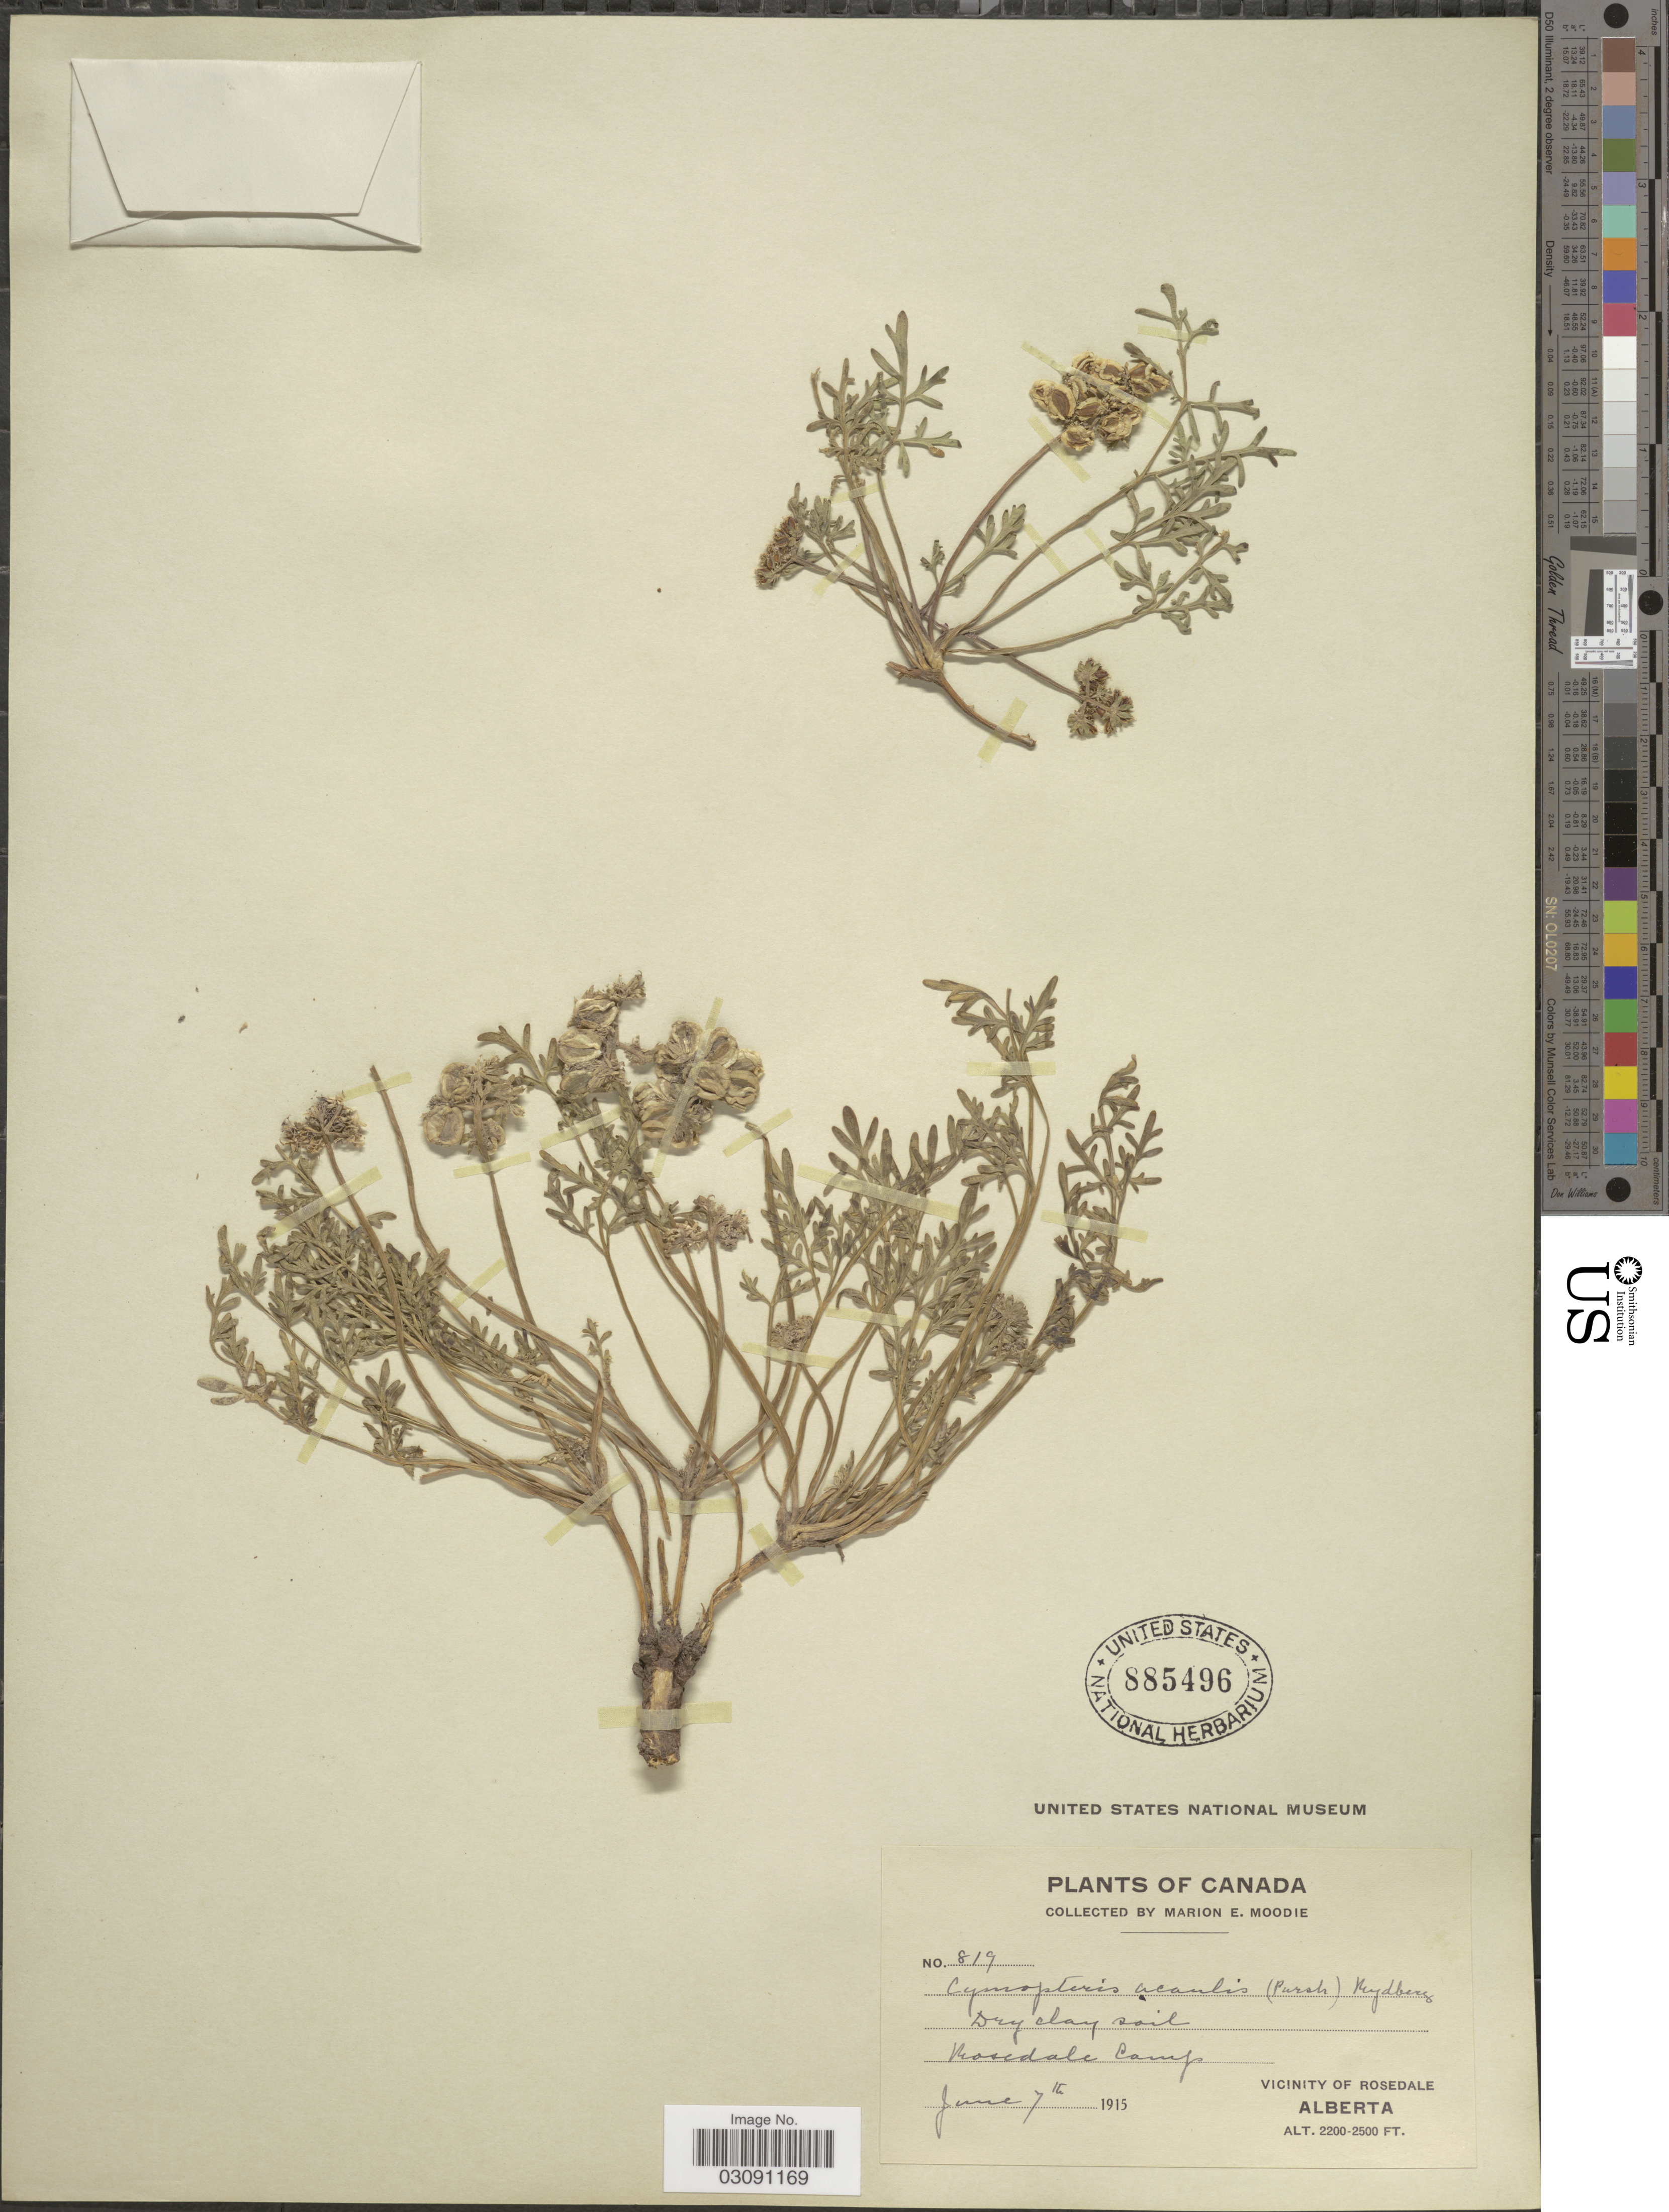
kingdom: Plantae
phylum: Tracheophyta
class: Magnoliopsida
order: Apiales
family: Apiaceae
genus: Cymopterus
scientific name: Cymopterus acaulis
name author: (Pursh) Raf.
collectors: M. E. Moodie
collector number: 819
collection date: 1915-06-07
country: Canada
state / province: Alberta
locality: Rosedale Camp, Vicinity of Rosedale.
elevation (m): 671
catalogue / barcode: US 885496